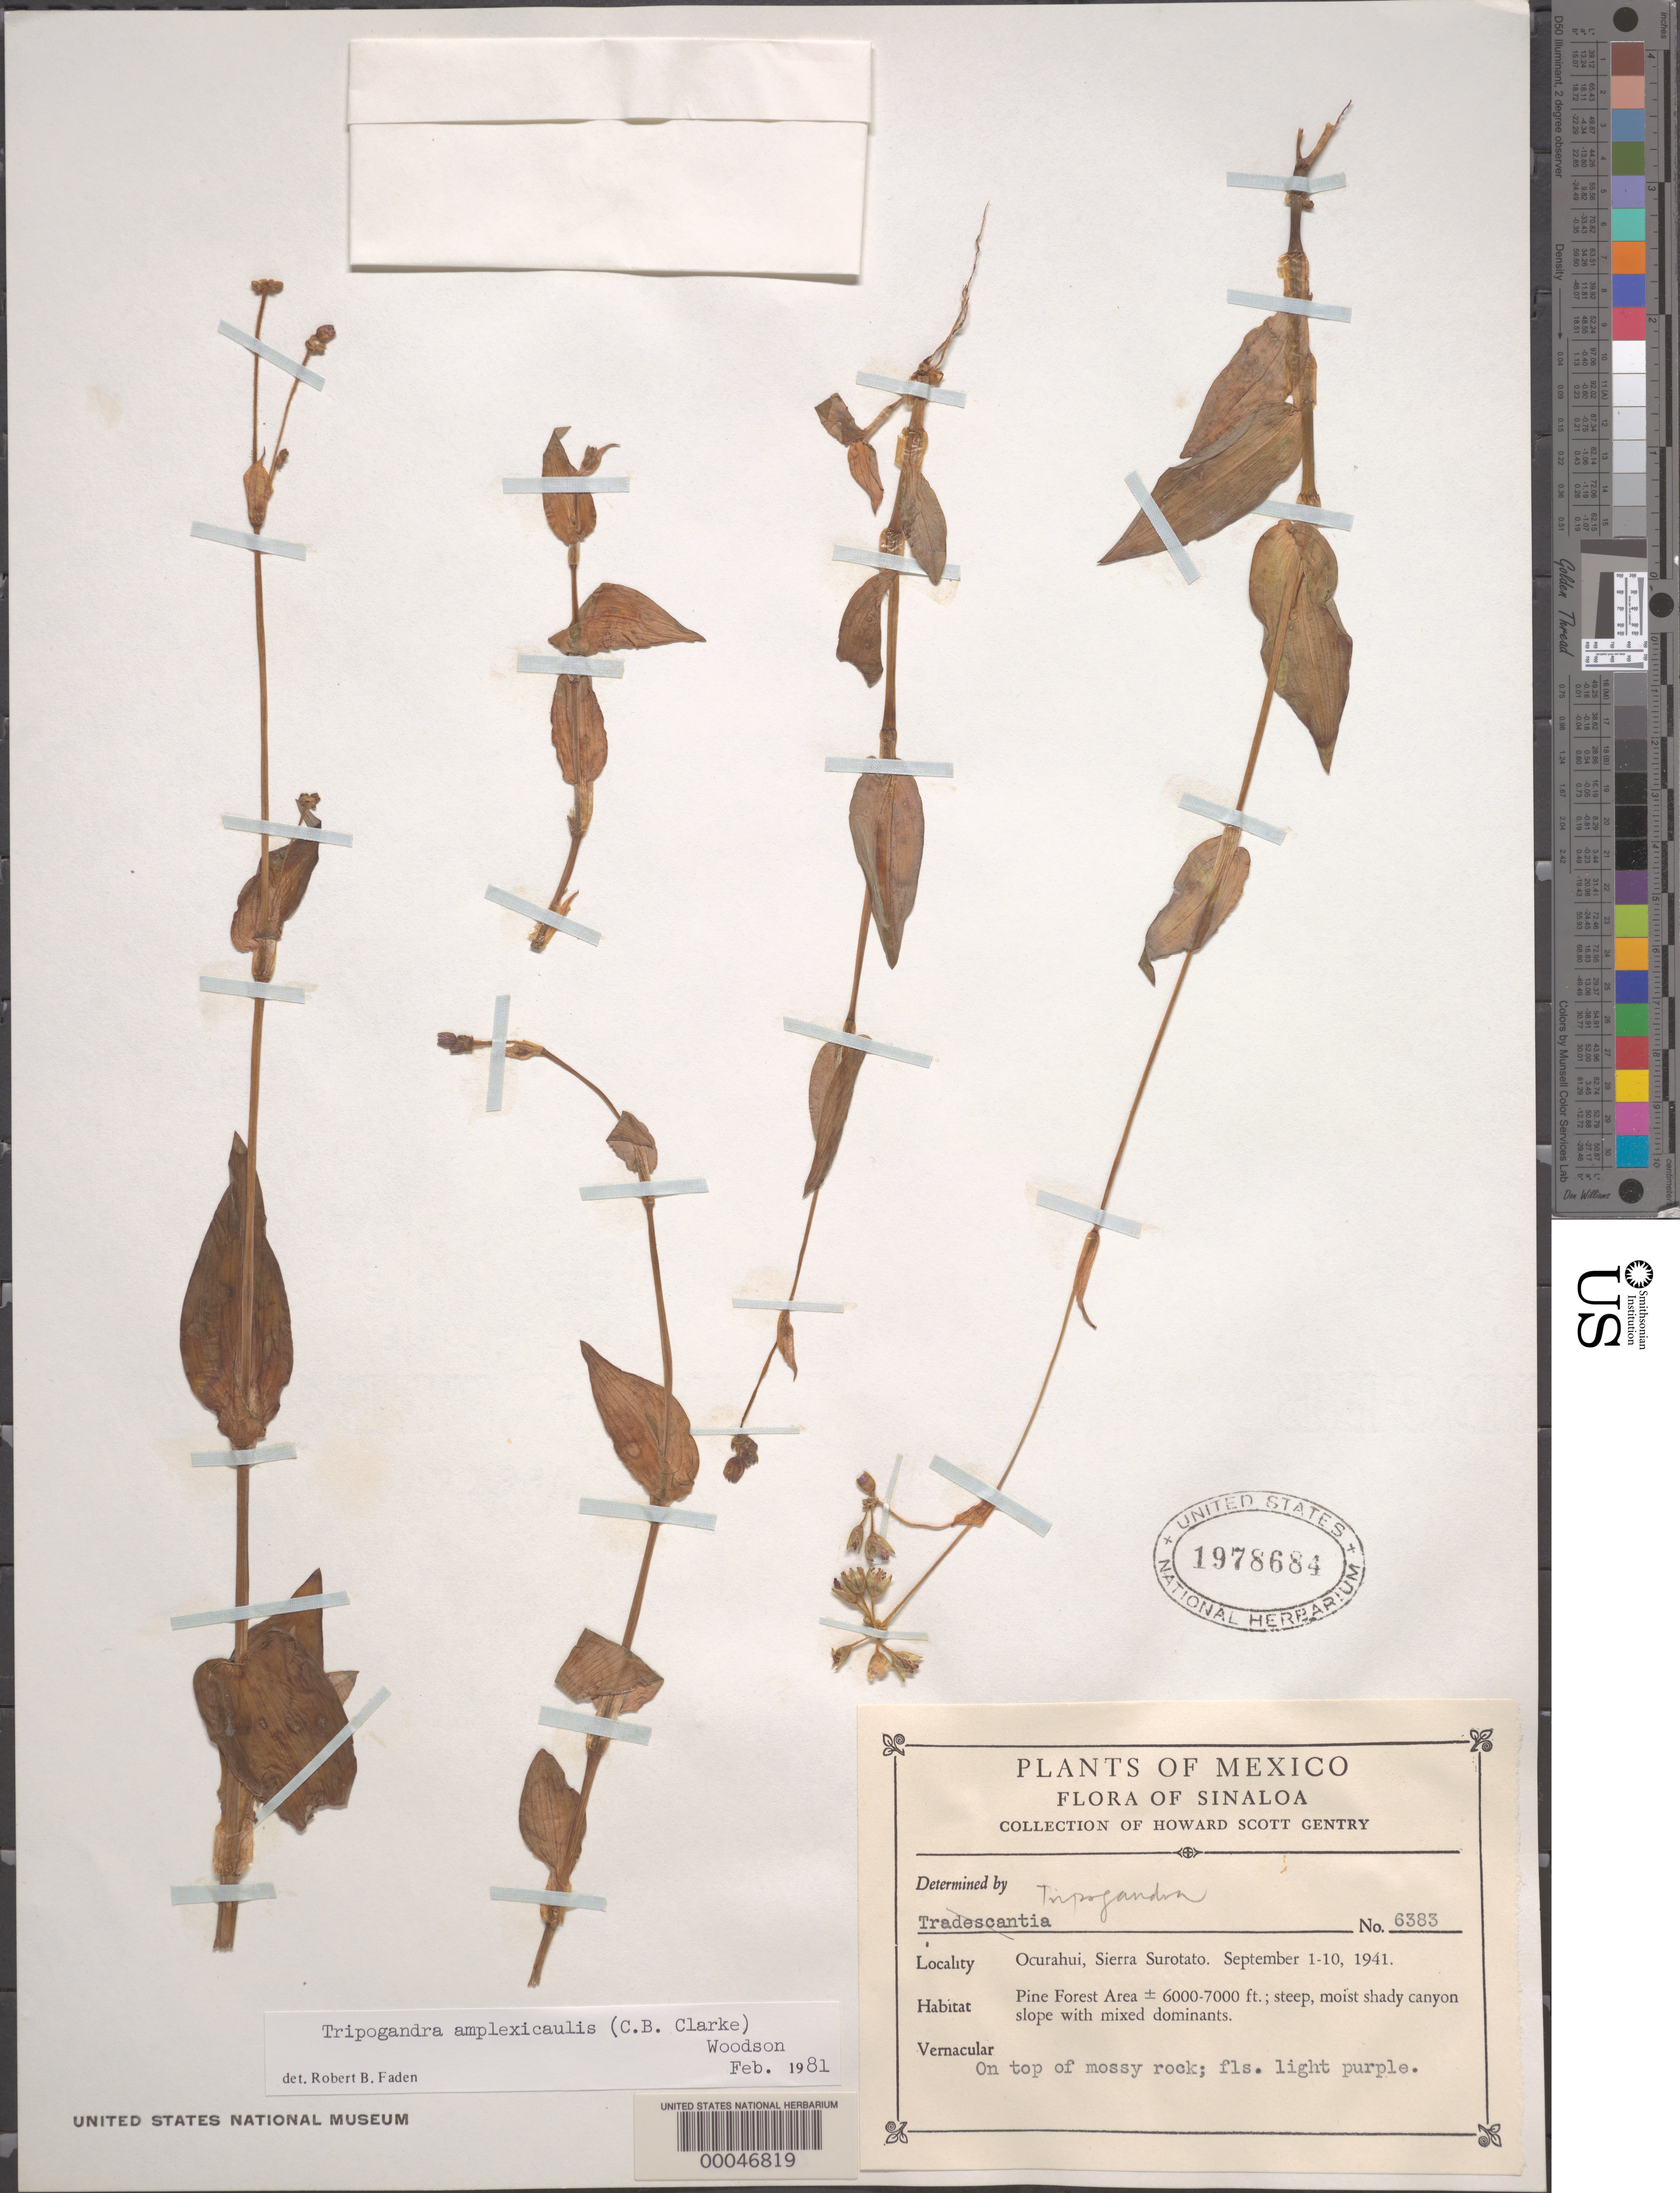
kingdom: Plantae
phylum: Tracheophyta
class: Liliopsida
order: Commelinales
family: Commelinaceae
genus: Tripogandra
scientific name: Tripogandra amplexicaulis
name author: (Klotzsch ex C.B. Clarke) Woodson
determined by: Faden, Robert B., (US), Smithsonian Institution - National Museum of Natural History (UNITED STATES)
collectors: H. S. Gentry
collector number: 6383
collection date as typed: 01 Sep 1941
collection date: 1941-09-01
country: Mexico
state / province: Sinaloa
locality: Ocurahui, sierra surotato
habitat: Mossy rock, steep, moist shady canyon slope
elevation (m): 1830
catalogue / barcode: US 1978684